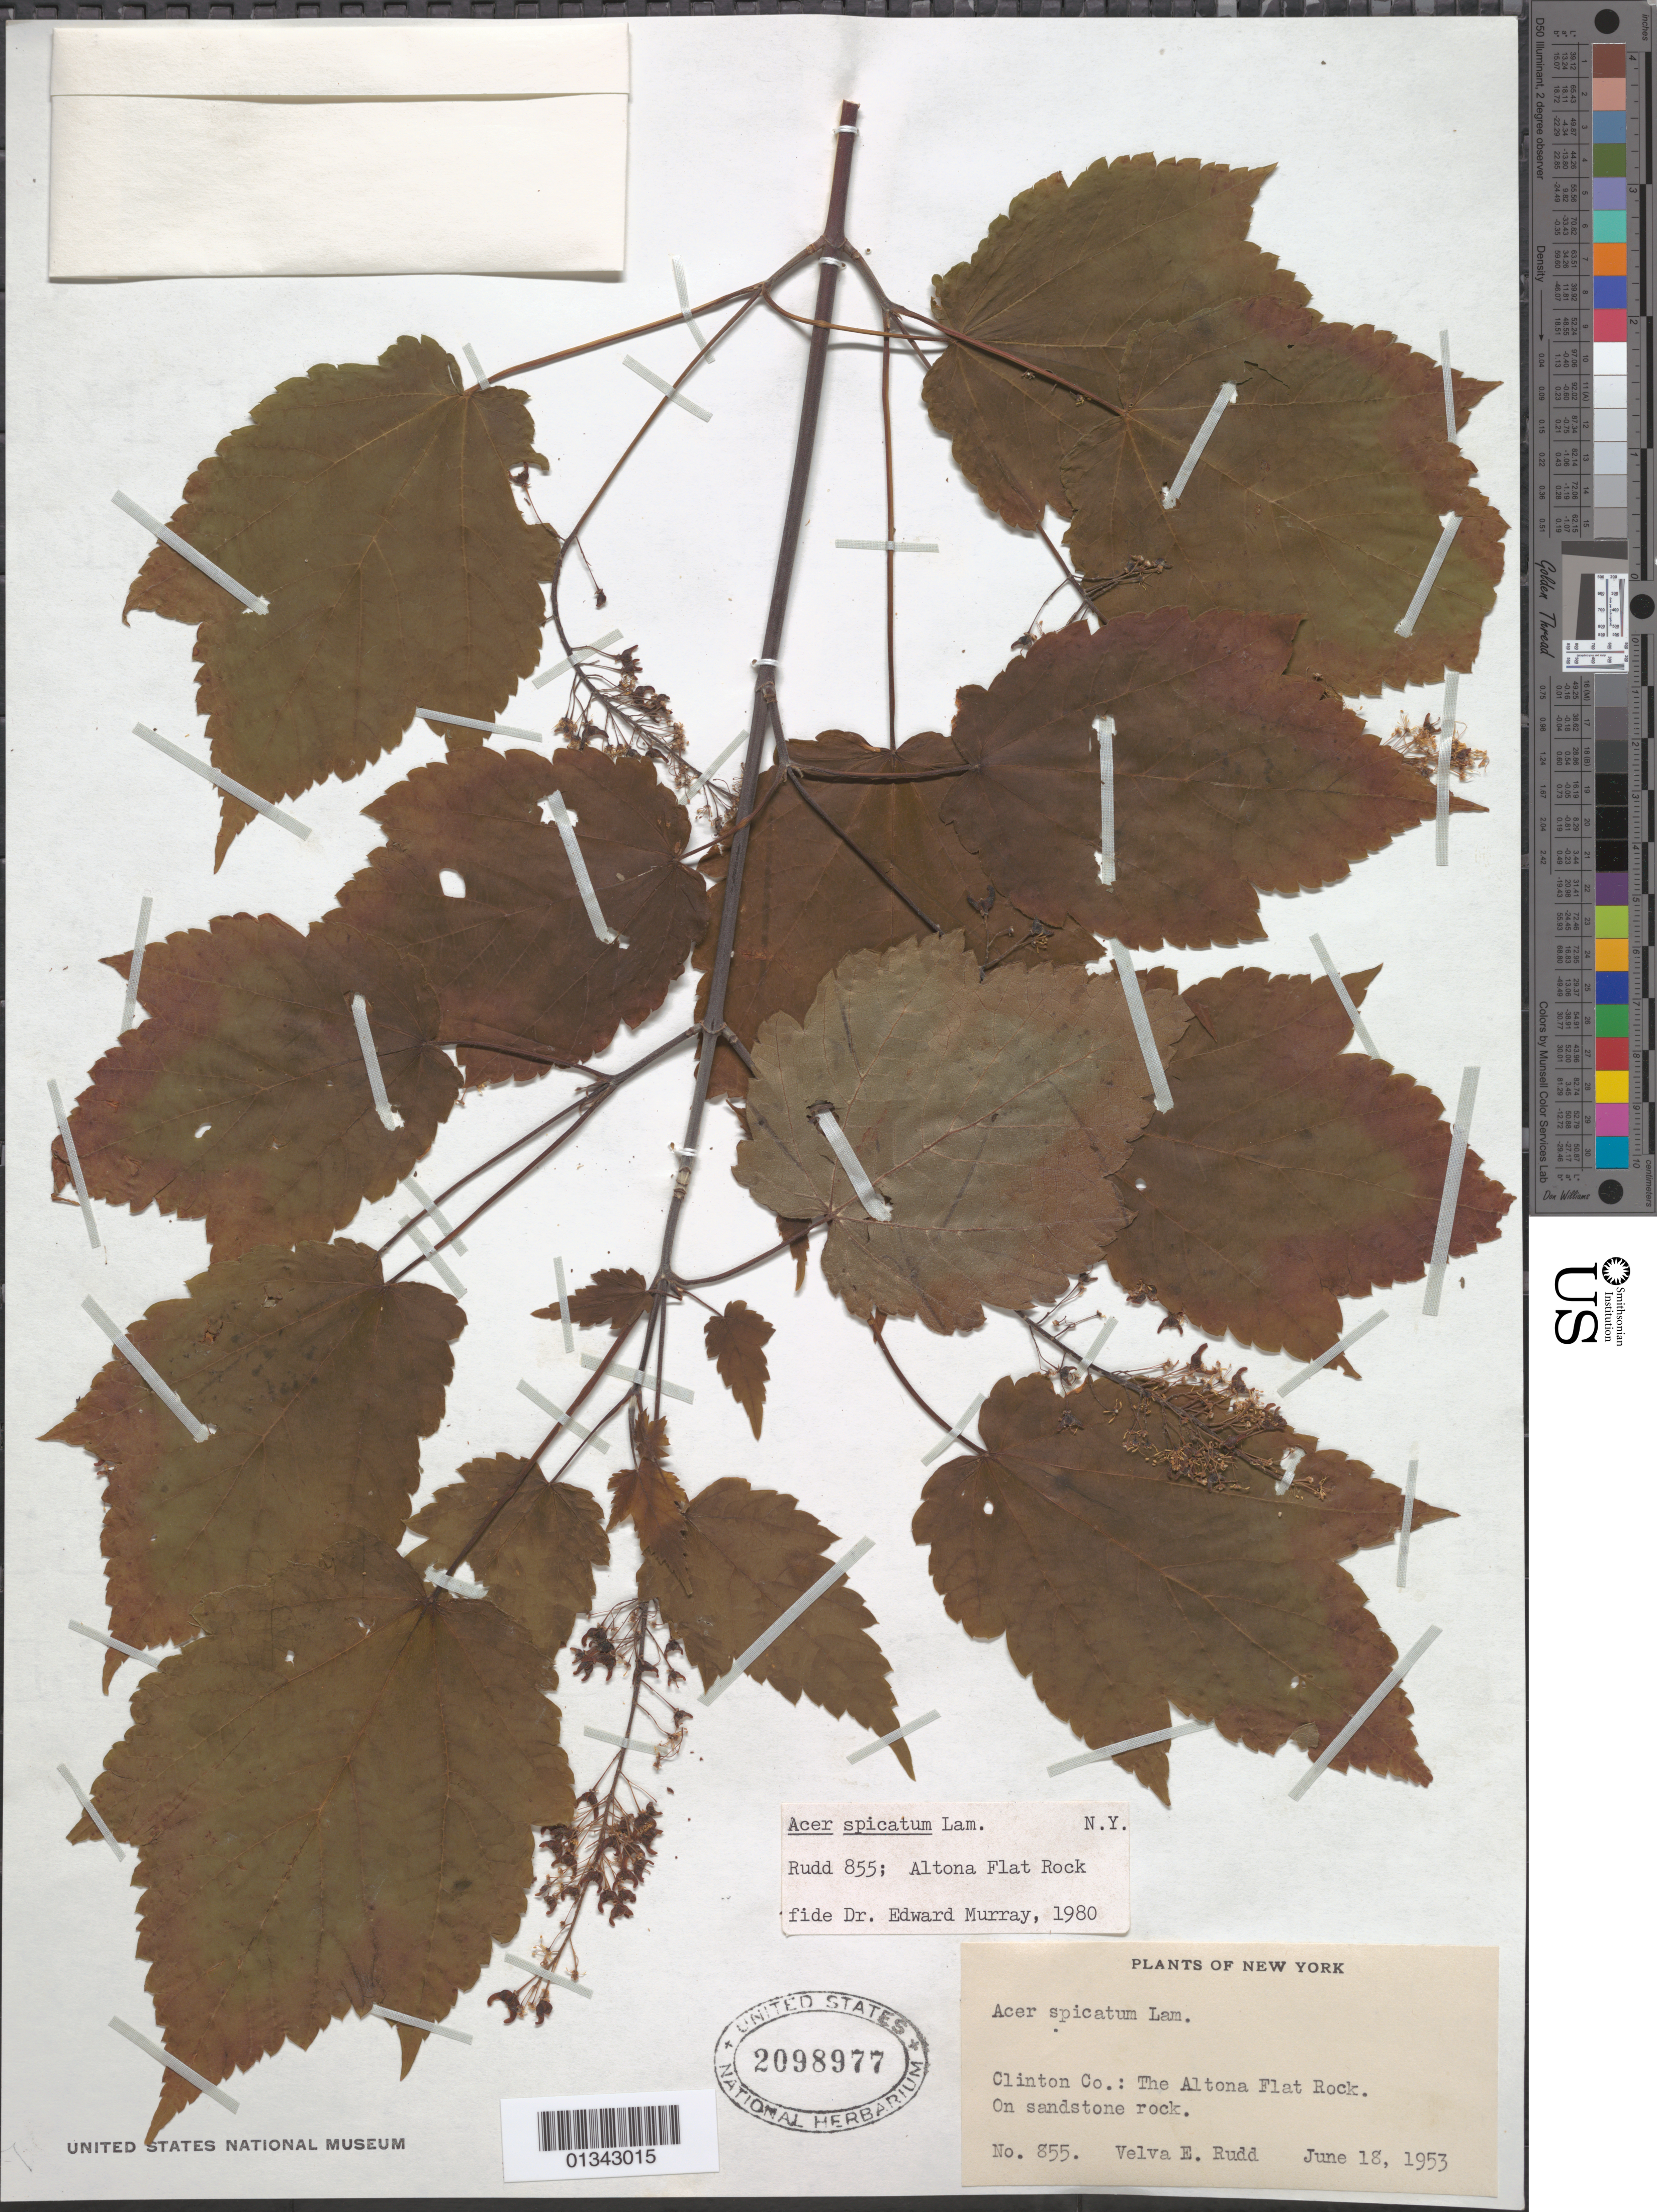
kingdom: Plantae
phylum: Tracheophyta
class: Magnoliopsida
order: Sapindales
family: Sapindaceae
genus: Acer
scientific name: Acer spicatum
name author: Lam.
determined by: Murray, Edward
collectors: V. E. Rudd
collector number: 855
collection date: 1953-06-18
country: United States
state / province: New York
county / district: Clinton County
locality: Clinton County, The Altona Flat Rock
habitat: On sandstone rock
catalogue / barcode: US 2098977